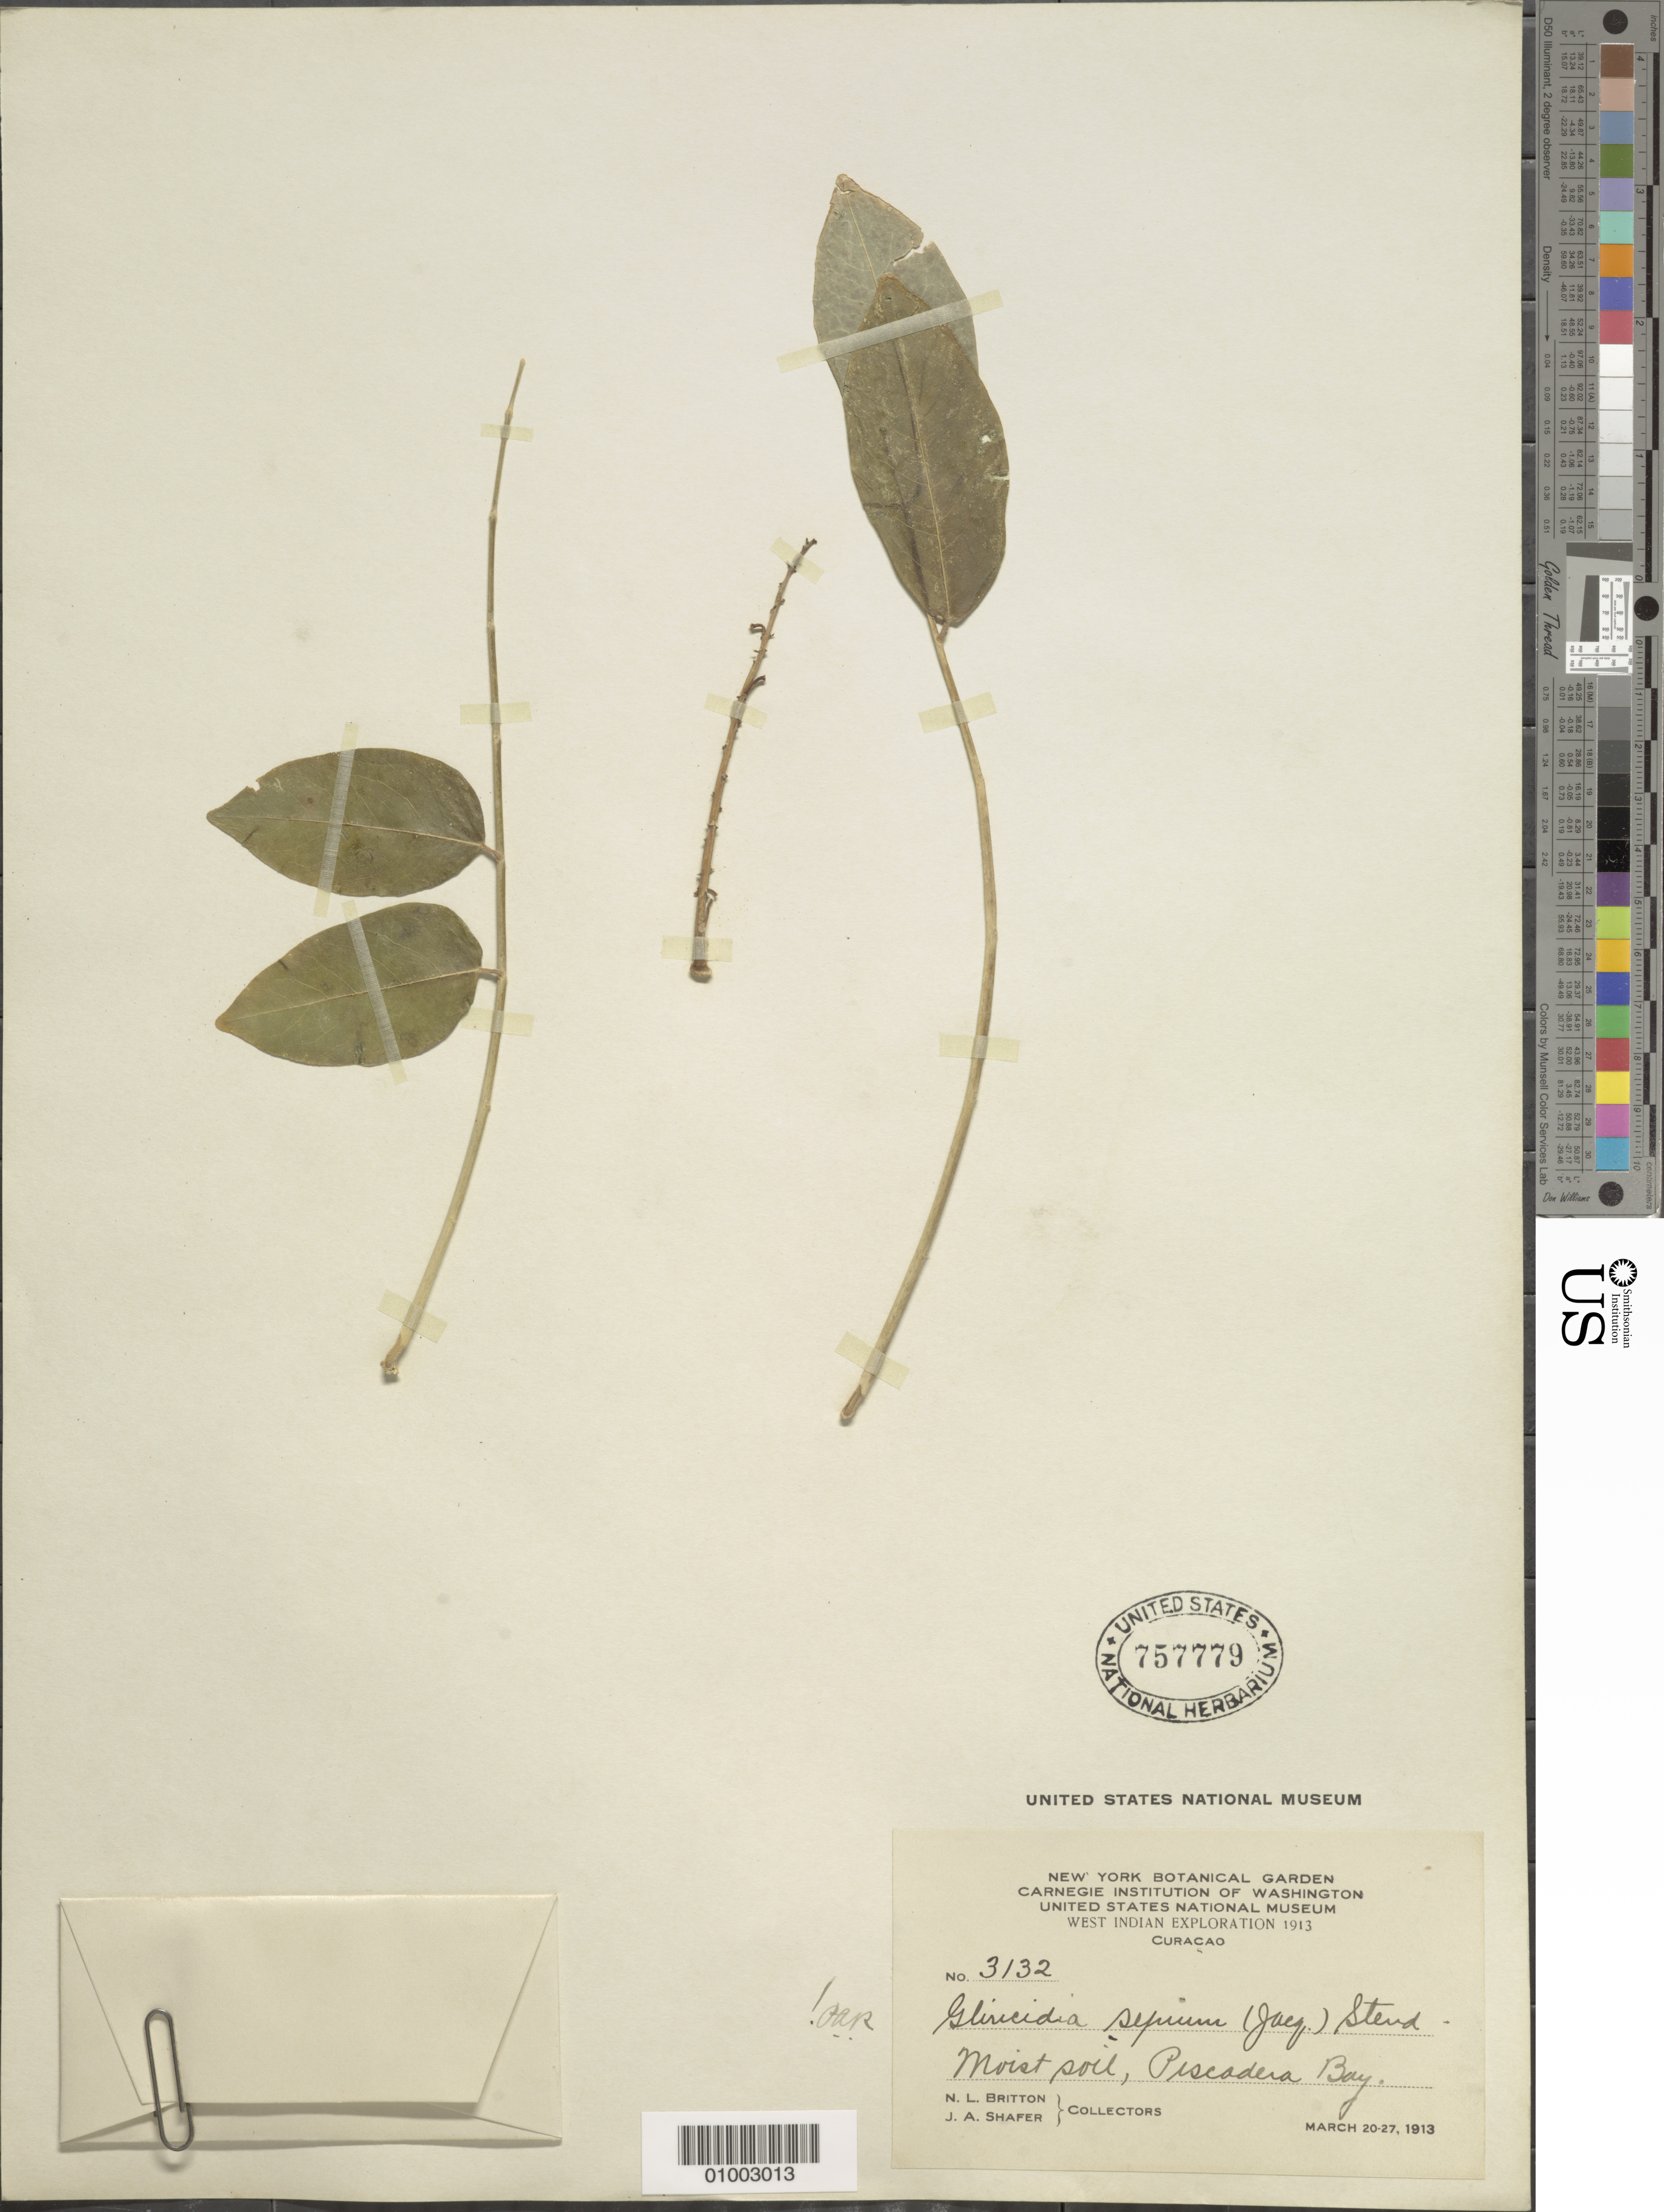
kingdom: Plantae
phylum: Tracheophyta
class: Magnoliopsida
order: Fabales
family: Fabaceae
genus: Gliricidia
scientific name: Gliricidia sepium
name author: (Jacq.) Kunth ex Walp.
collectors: N. Britton & J. A. Shafer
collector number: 3132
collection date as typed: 20 Mar 1913 to 27 Mar 1913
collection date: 1913-03-20/1913-03-27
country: Curaçao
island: Curaçao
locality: Moist soil, Pescadera Bay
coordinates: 0 N, 0 E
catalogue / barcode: US 757779